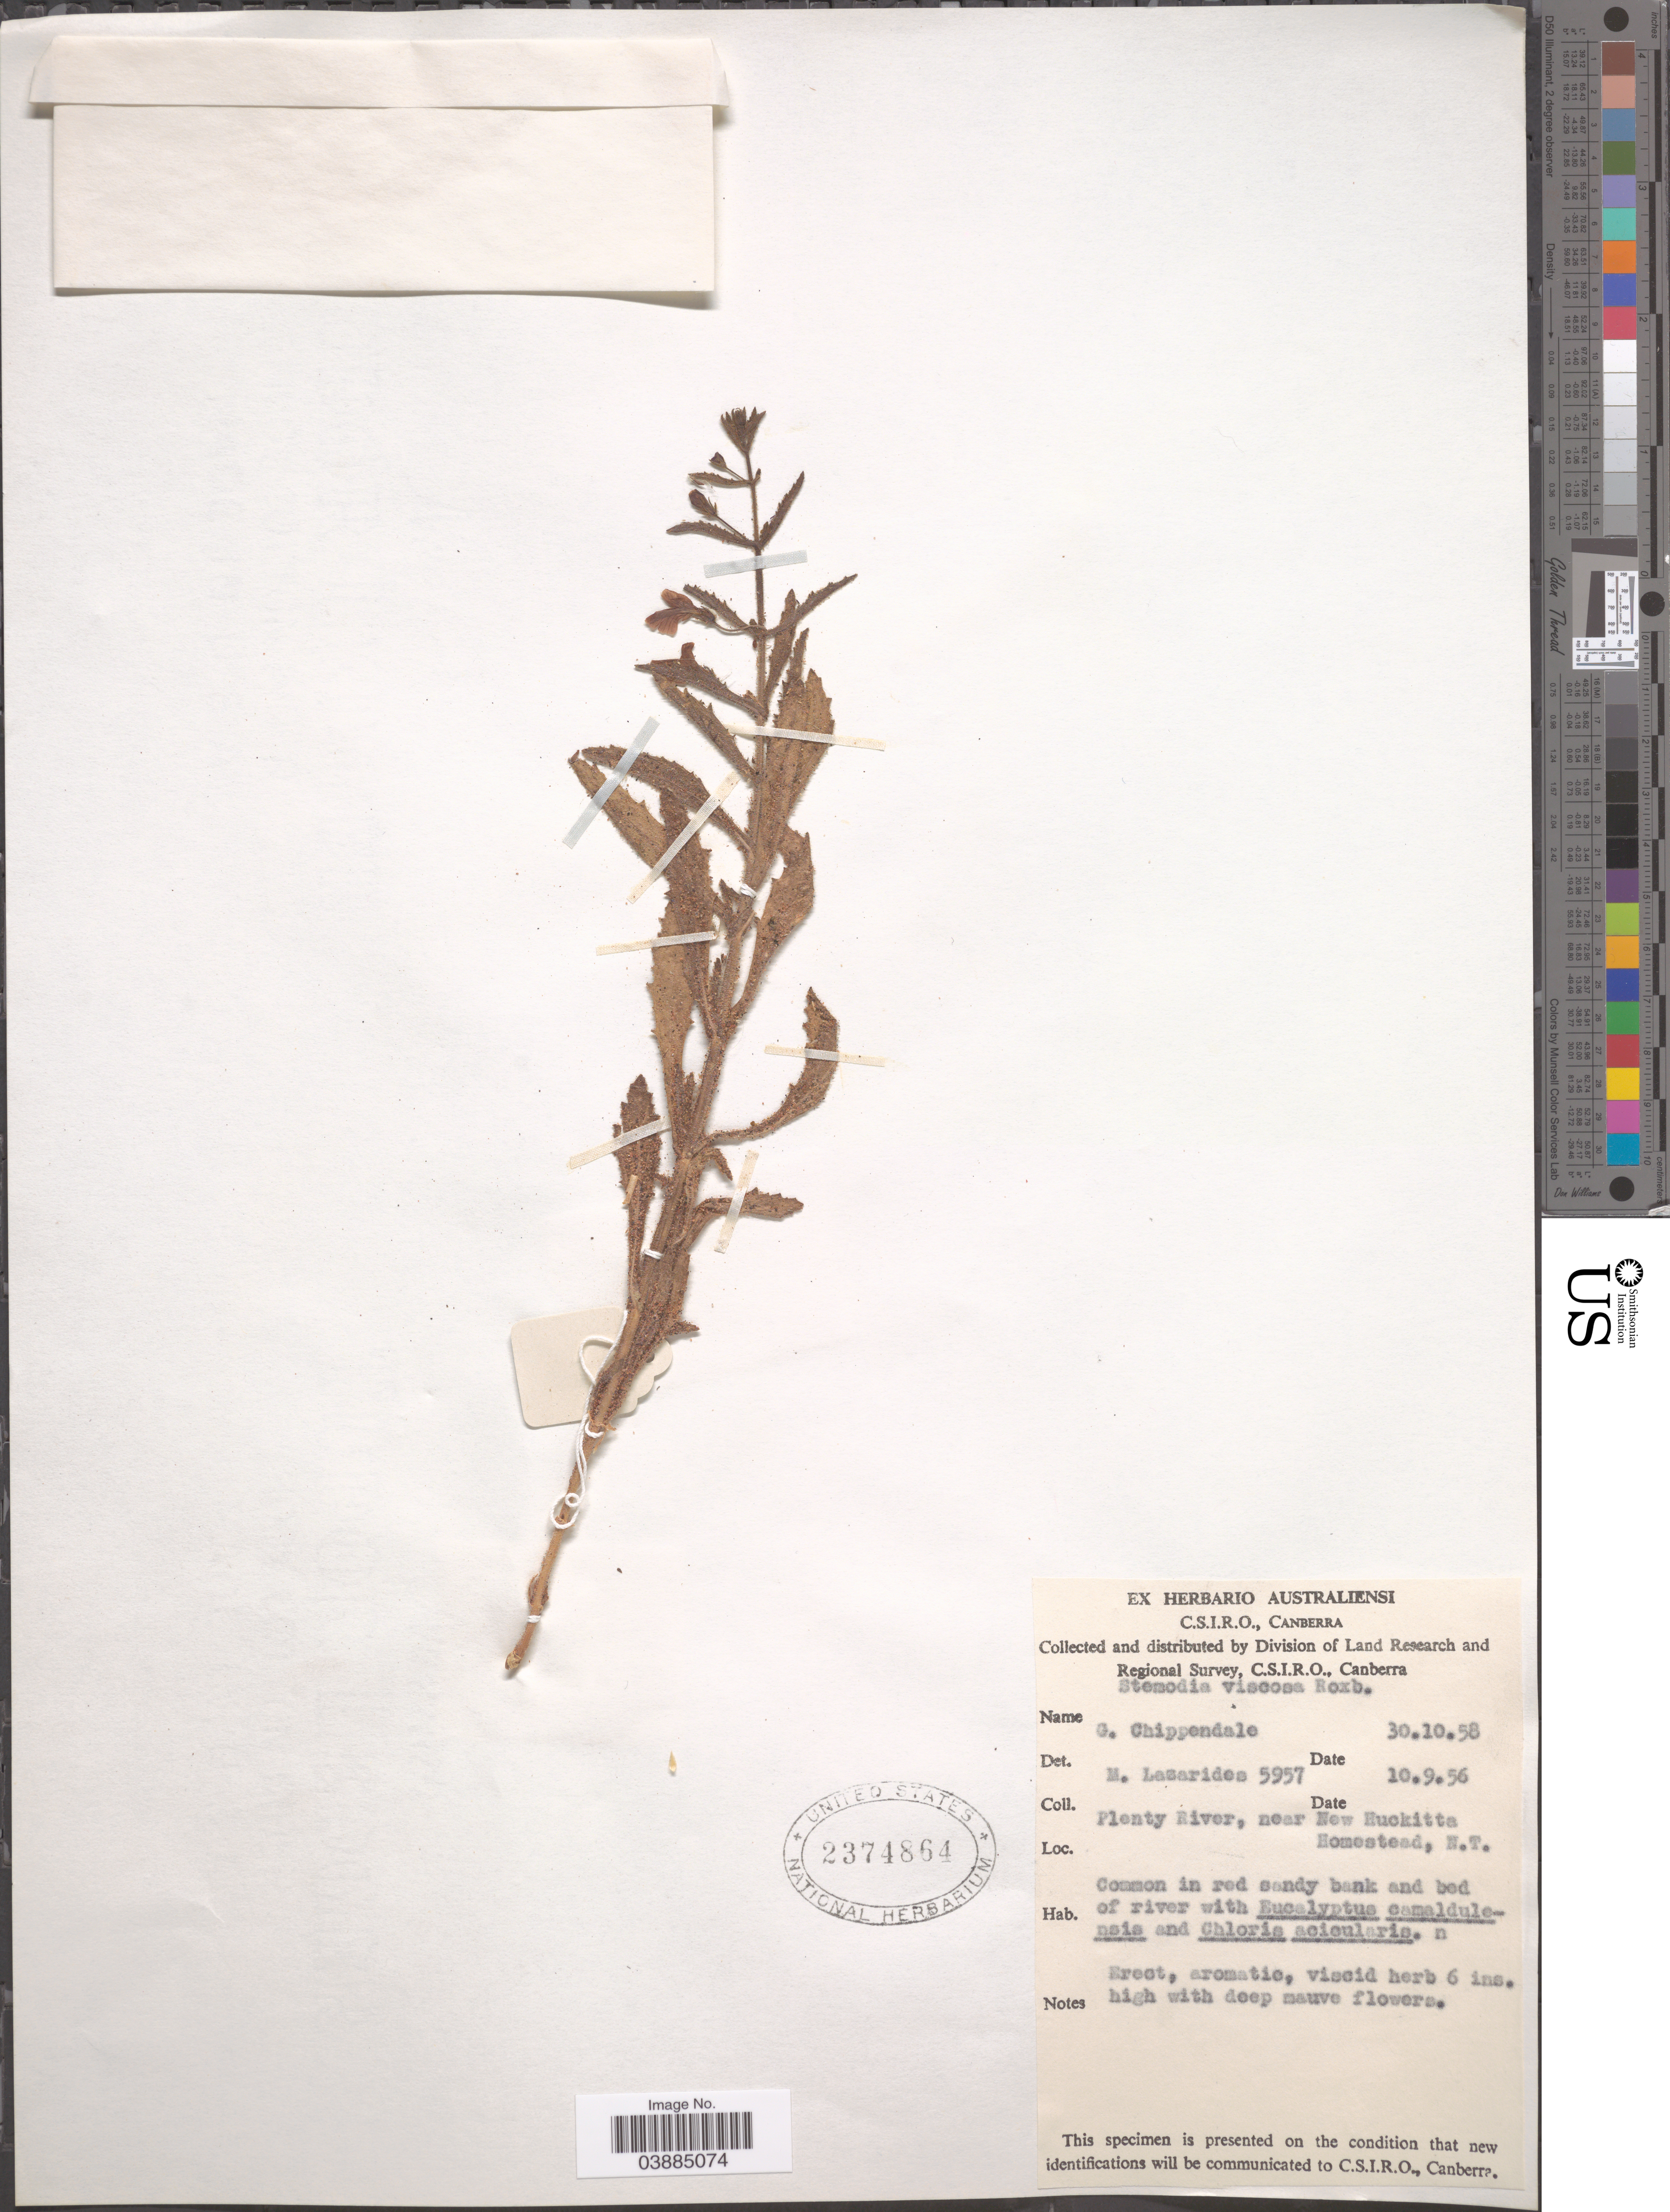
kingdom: Plantae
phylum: Tracheophyta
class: Magnoliopsida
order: Lamiales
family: Plantaginaceae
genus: Stemodia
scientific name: Stemodia viscosa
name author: Roxb.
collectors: M. Lazarides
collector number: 5957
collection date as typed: Transcribed d/m/y: 10/9/56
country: Australia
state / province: Northern Territory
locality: Plenty River, near New Huckitts Homestead.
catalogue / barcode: US 2374864